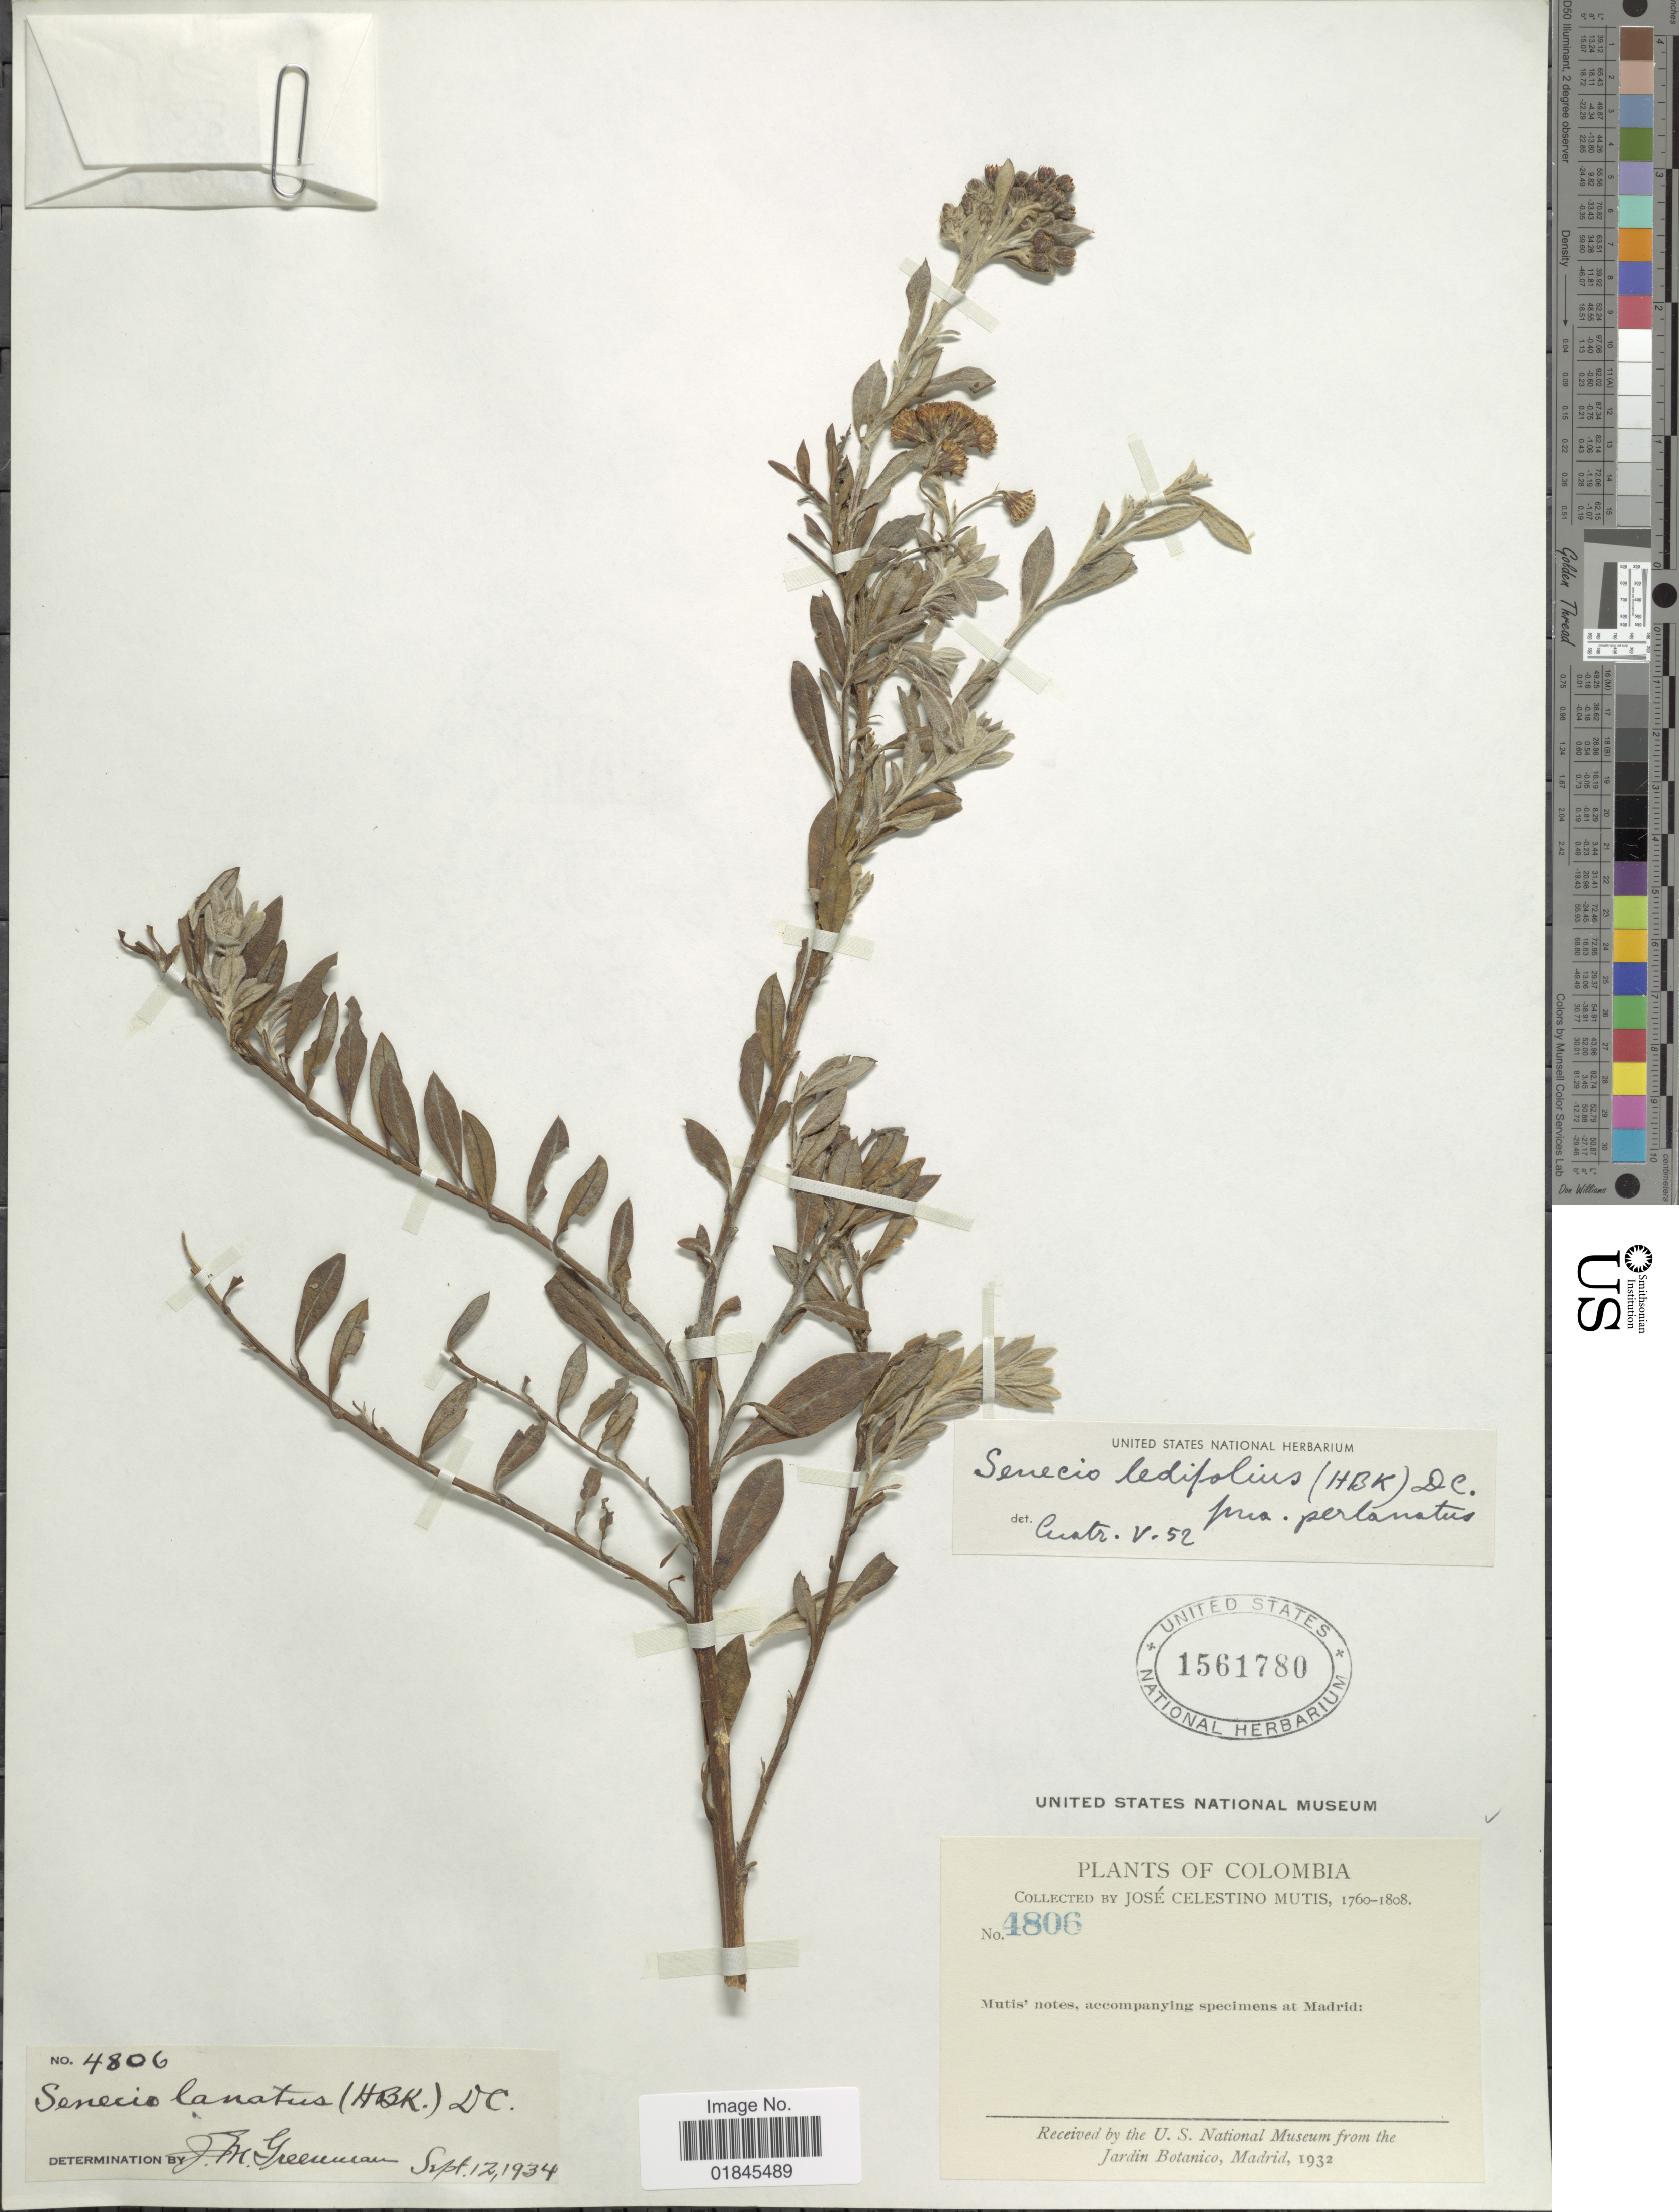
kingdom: Plantae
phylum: Tracheophyta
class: Magnoliopsida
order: Asterales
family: Asteraceae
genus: Pentacalia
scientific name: Pentacalia ledifolia f. perlanta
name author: Cuatrec.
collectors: J. C. B. Mutis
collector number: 4806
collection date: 1760/1808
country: Colombia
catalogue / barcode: US 1561780